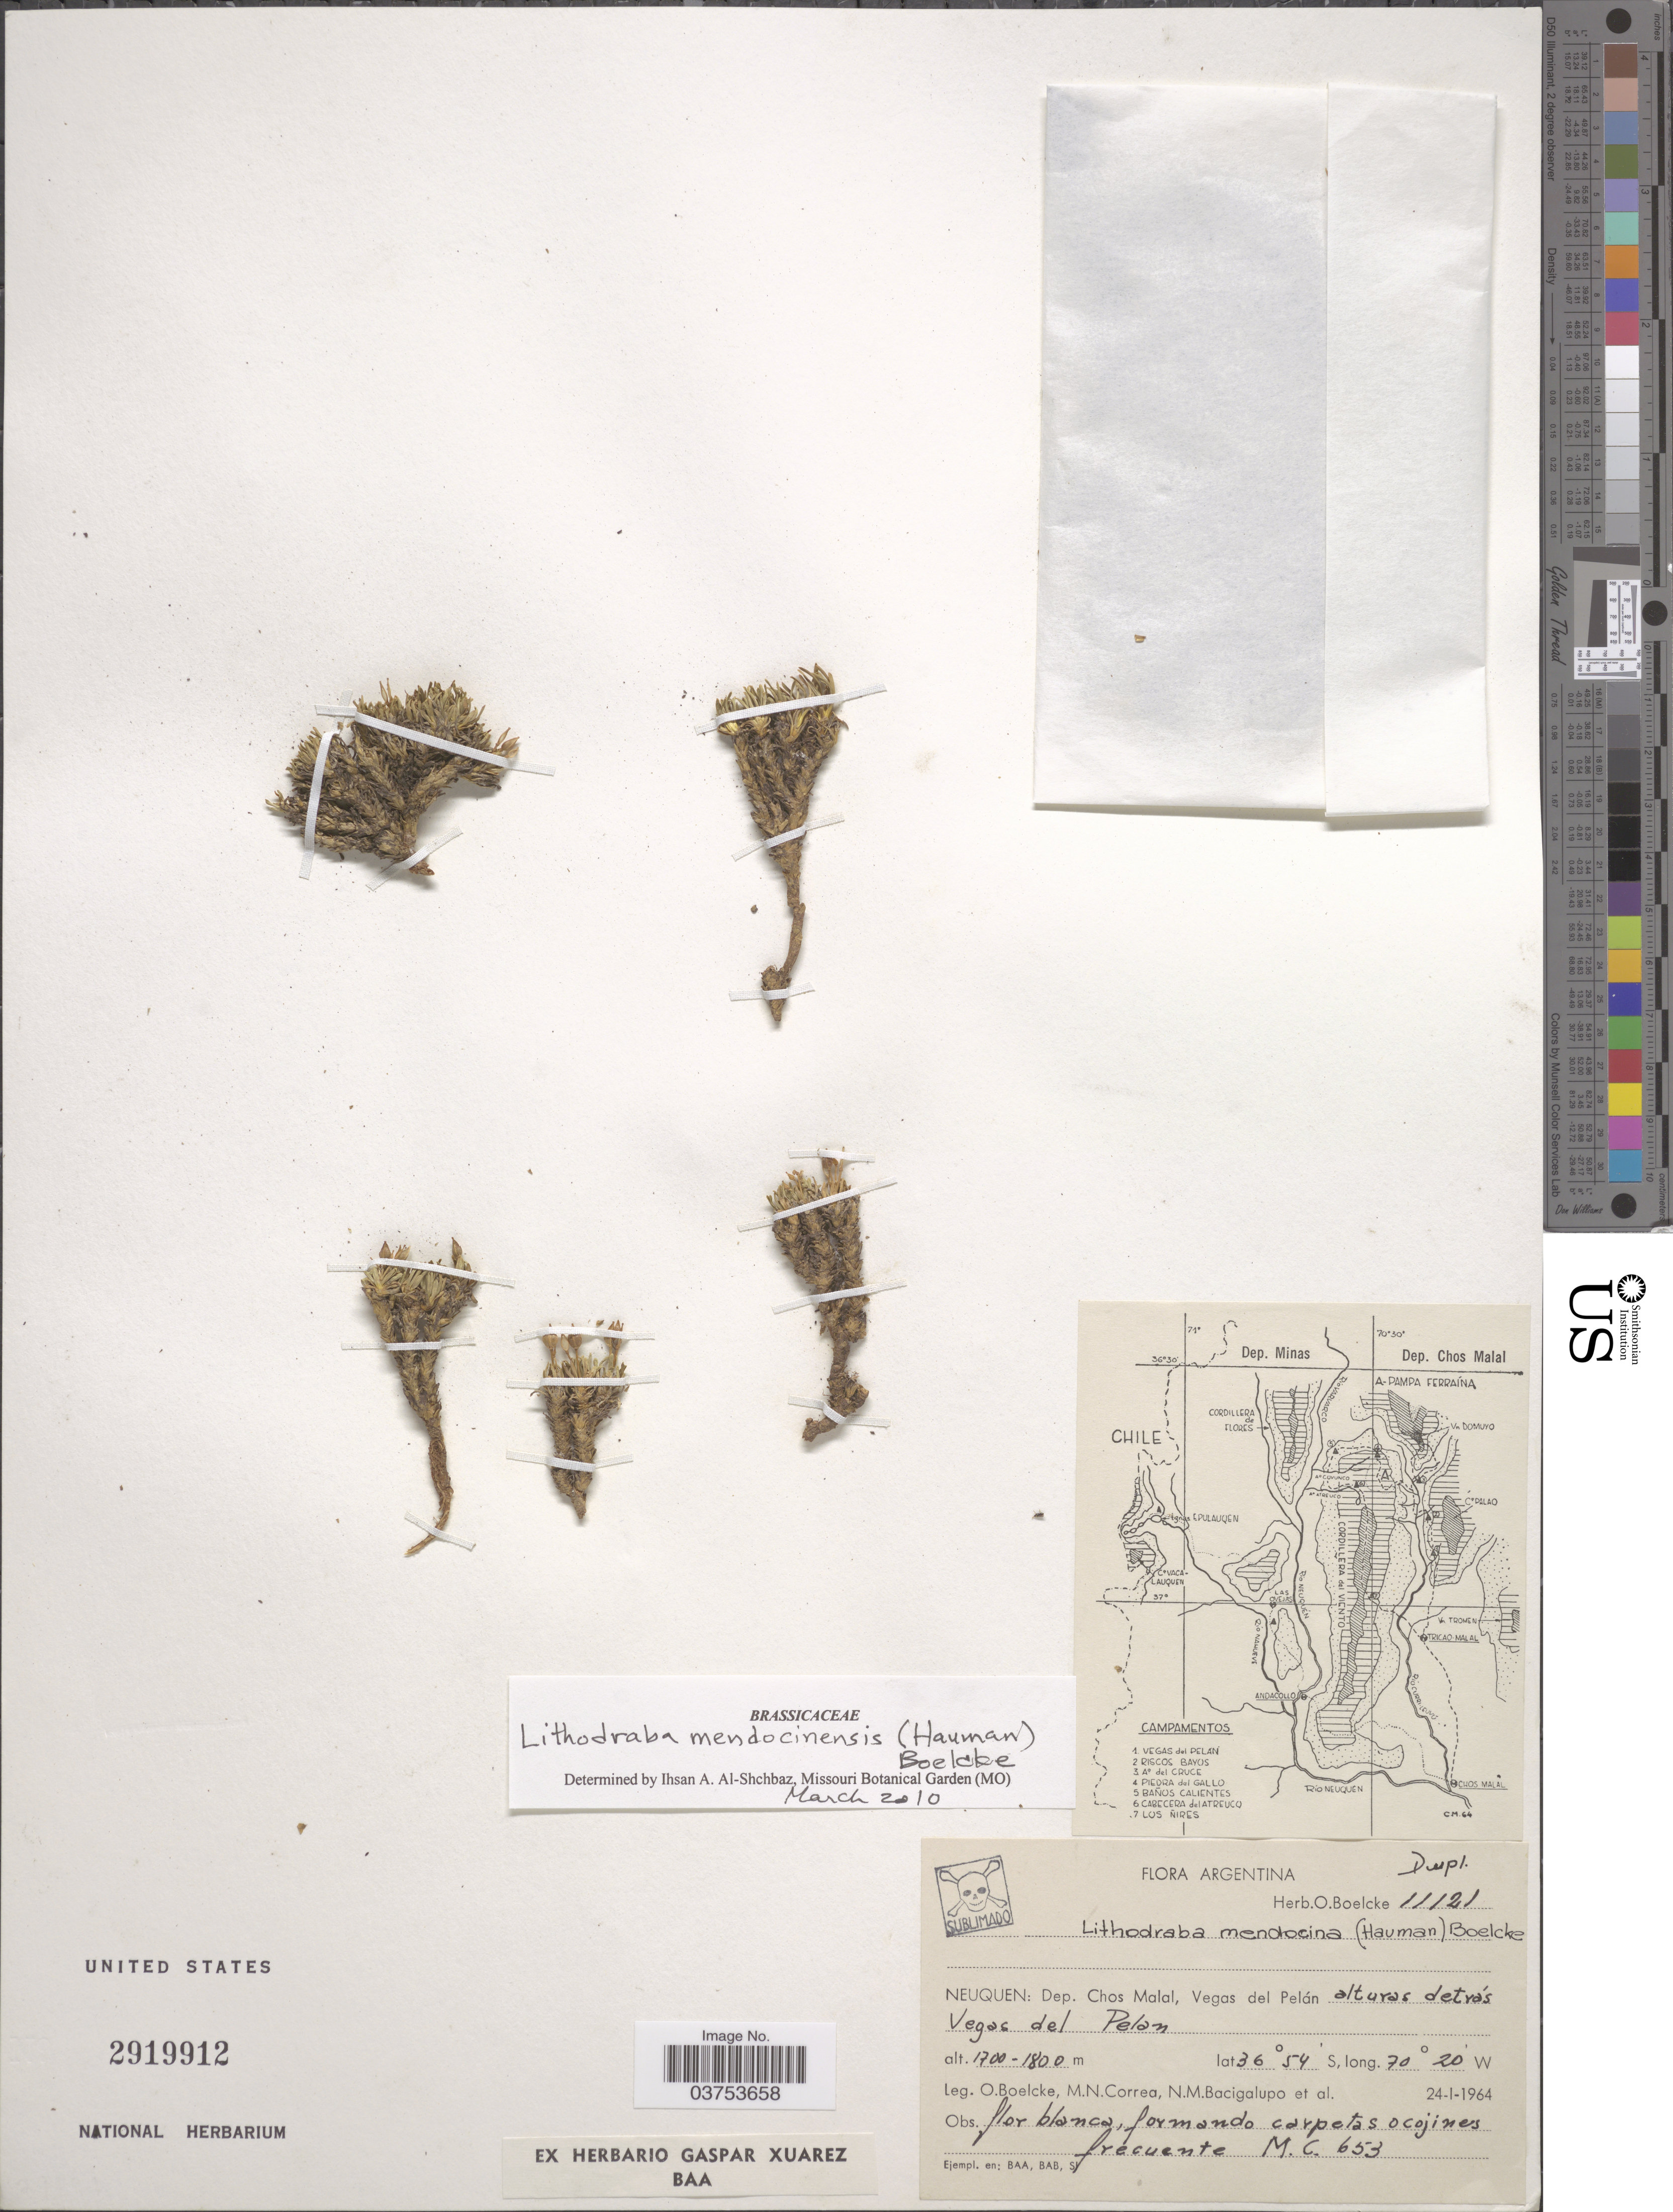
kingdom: Plantae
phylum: Tracheophyta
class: Magnoliopsida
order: Brassicales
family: Brassicaceae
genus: Lepidium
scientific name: Lepidium mendocinense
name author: (Hauman) Al-Shehbaz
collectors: O. Boelcke, M. N. Correa, N. M. Bacigalupo & et al.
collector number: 11121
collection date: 1964-01-24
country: Argentina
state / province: Neuquen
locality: Dep. Chos Malal, Vegas del Pelán alturas detrás Vegas del Pelan.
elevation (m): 1700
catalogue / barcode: US 2919912